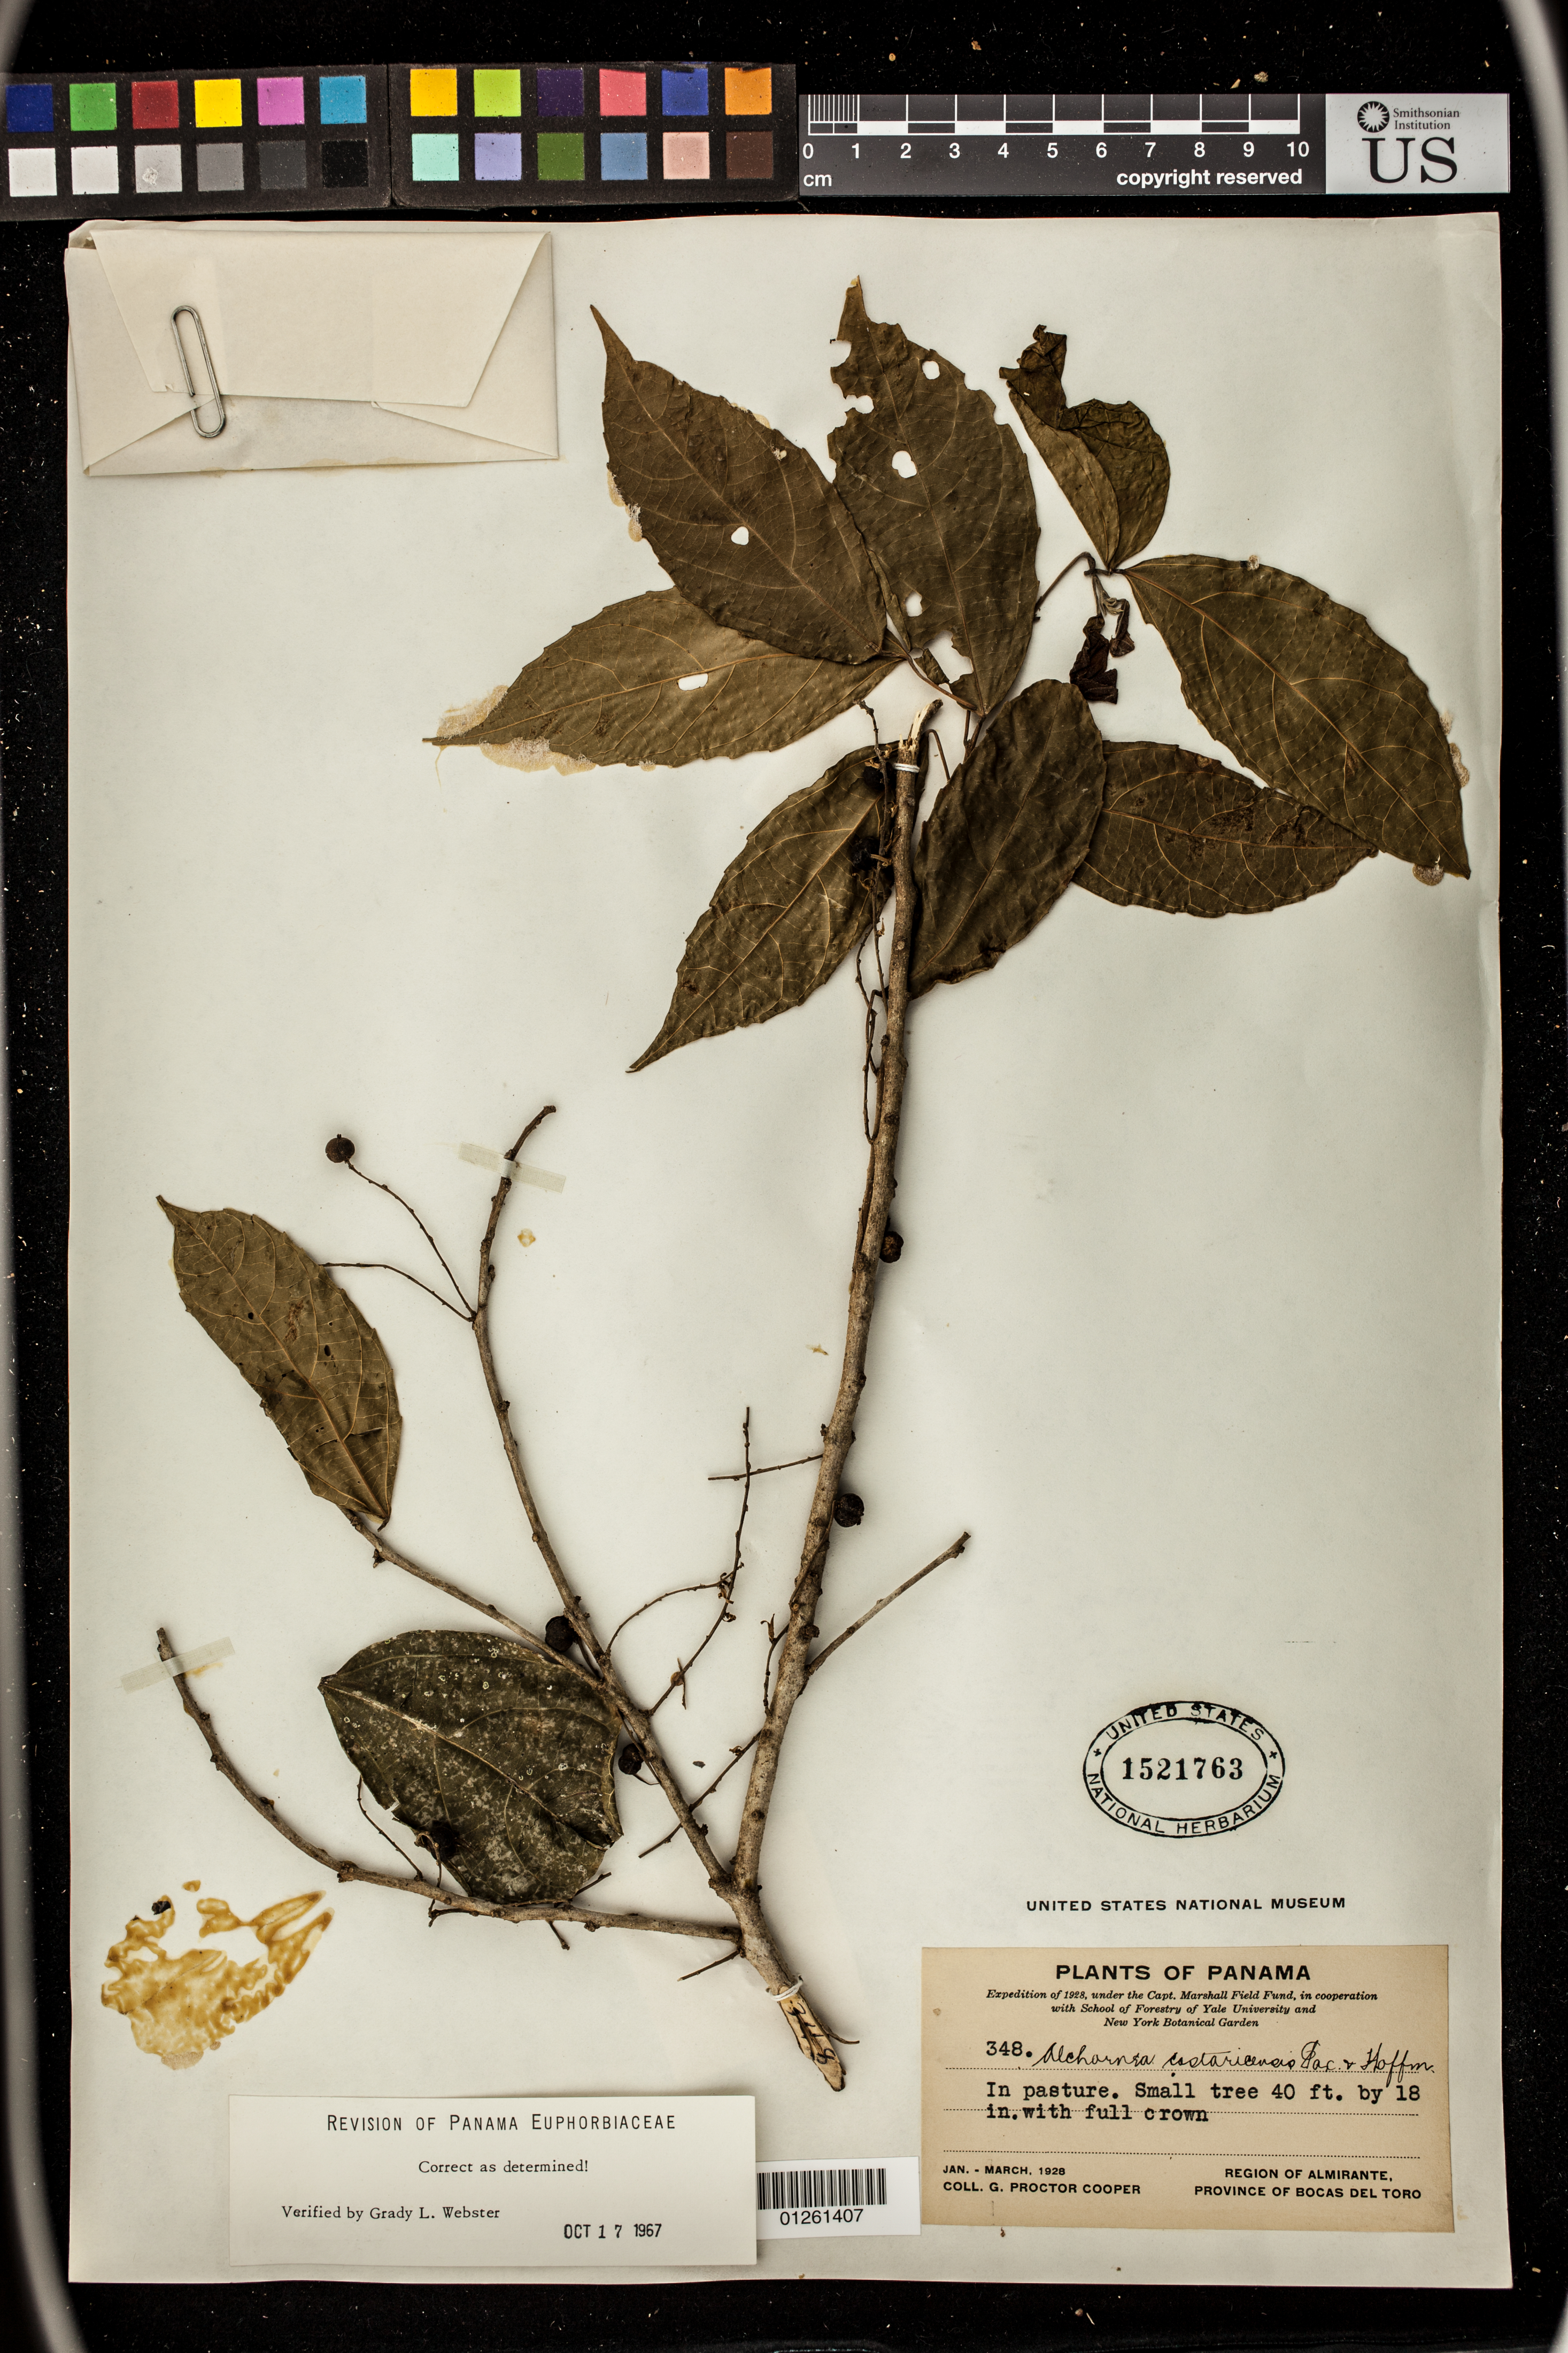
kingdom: Plantae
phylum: Tracheophyta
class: Magnoliopsida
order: Malpighiales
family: Euphorbiaceae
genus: Alchornea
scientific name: Alchornea costaricensis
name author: Pax & K. Hoffm. in Engl.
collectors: G. Cooper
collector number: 348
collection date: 1928-01/1928-03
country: Panama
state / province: Bocas del Toro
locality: Almirante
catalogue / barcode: US 1521763